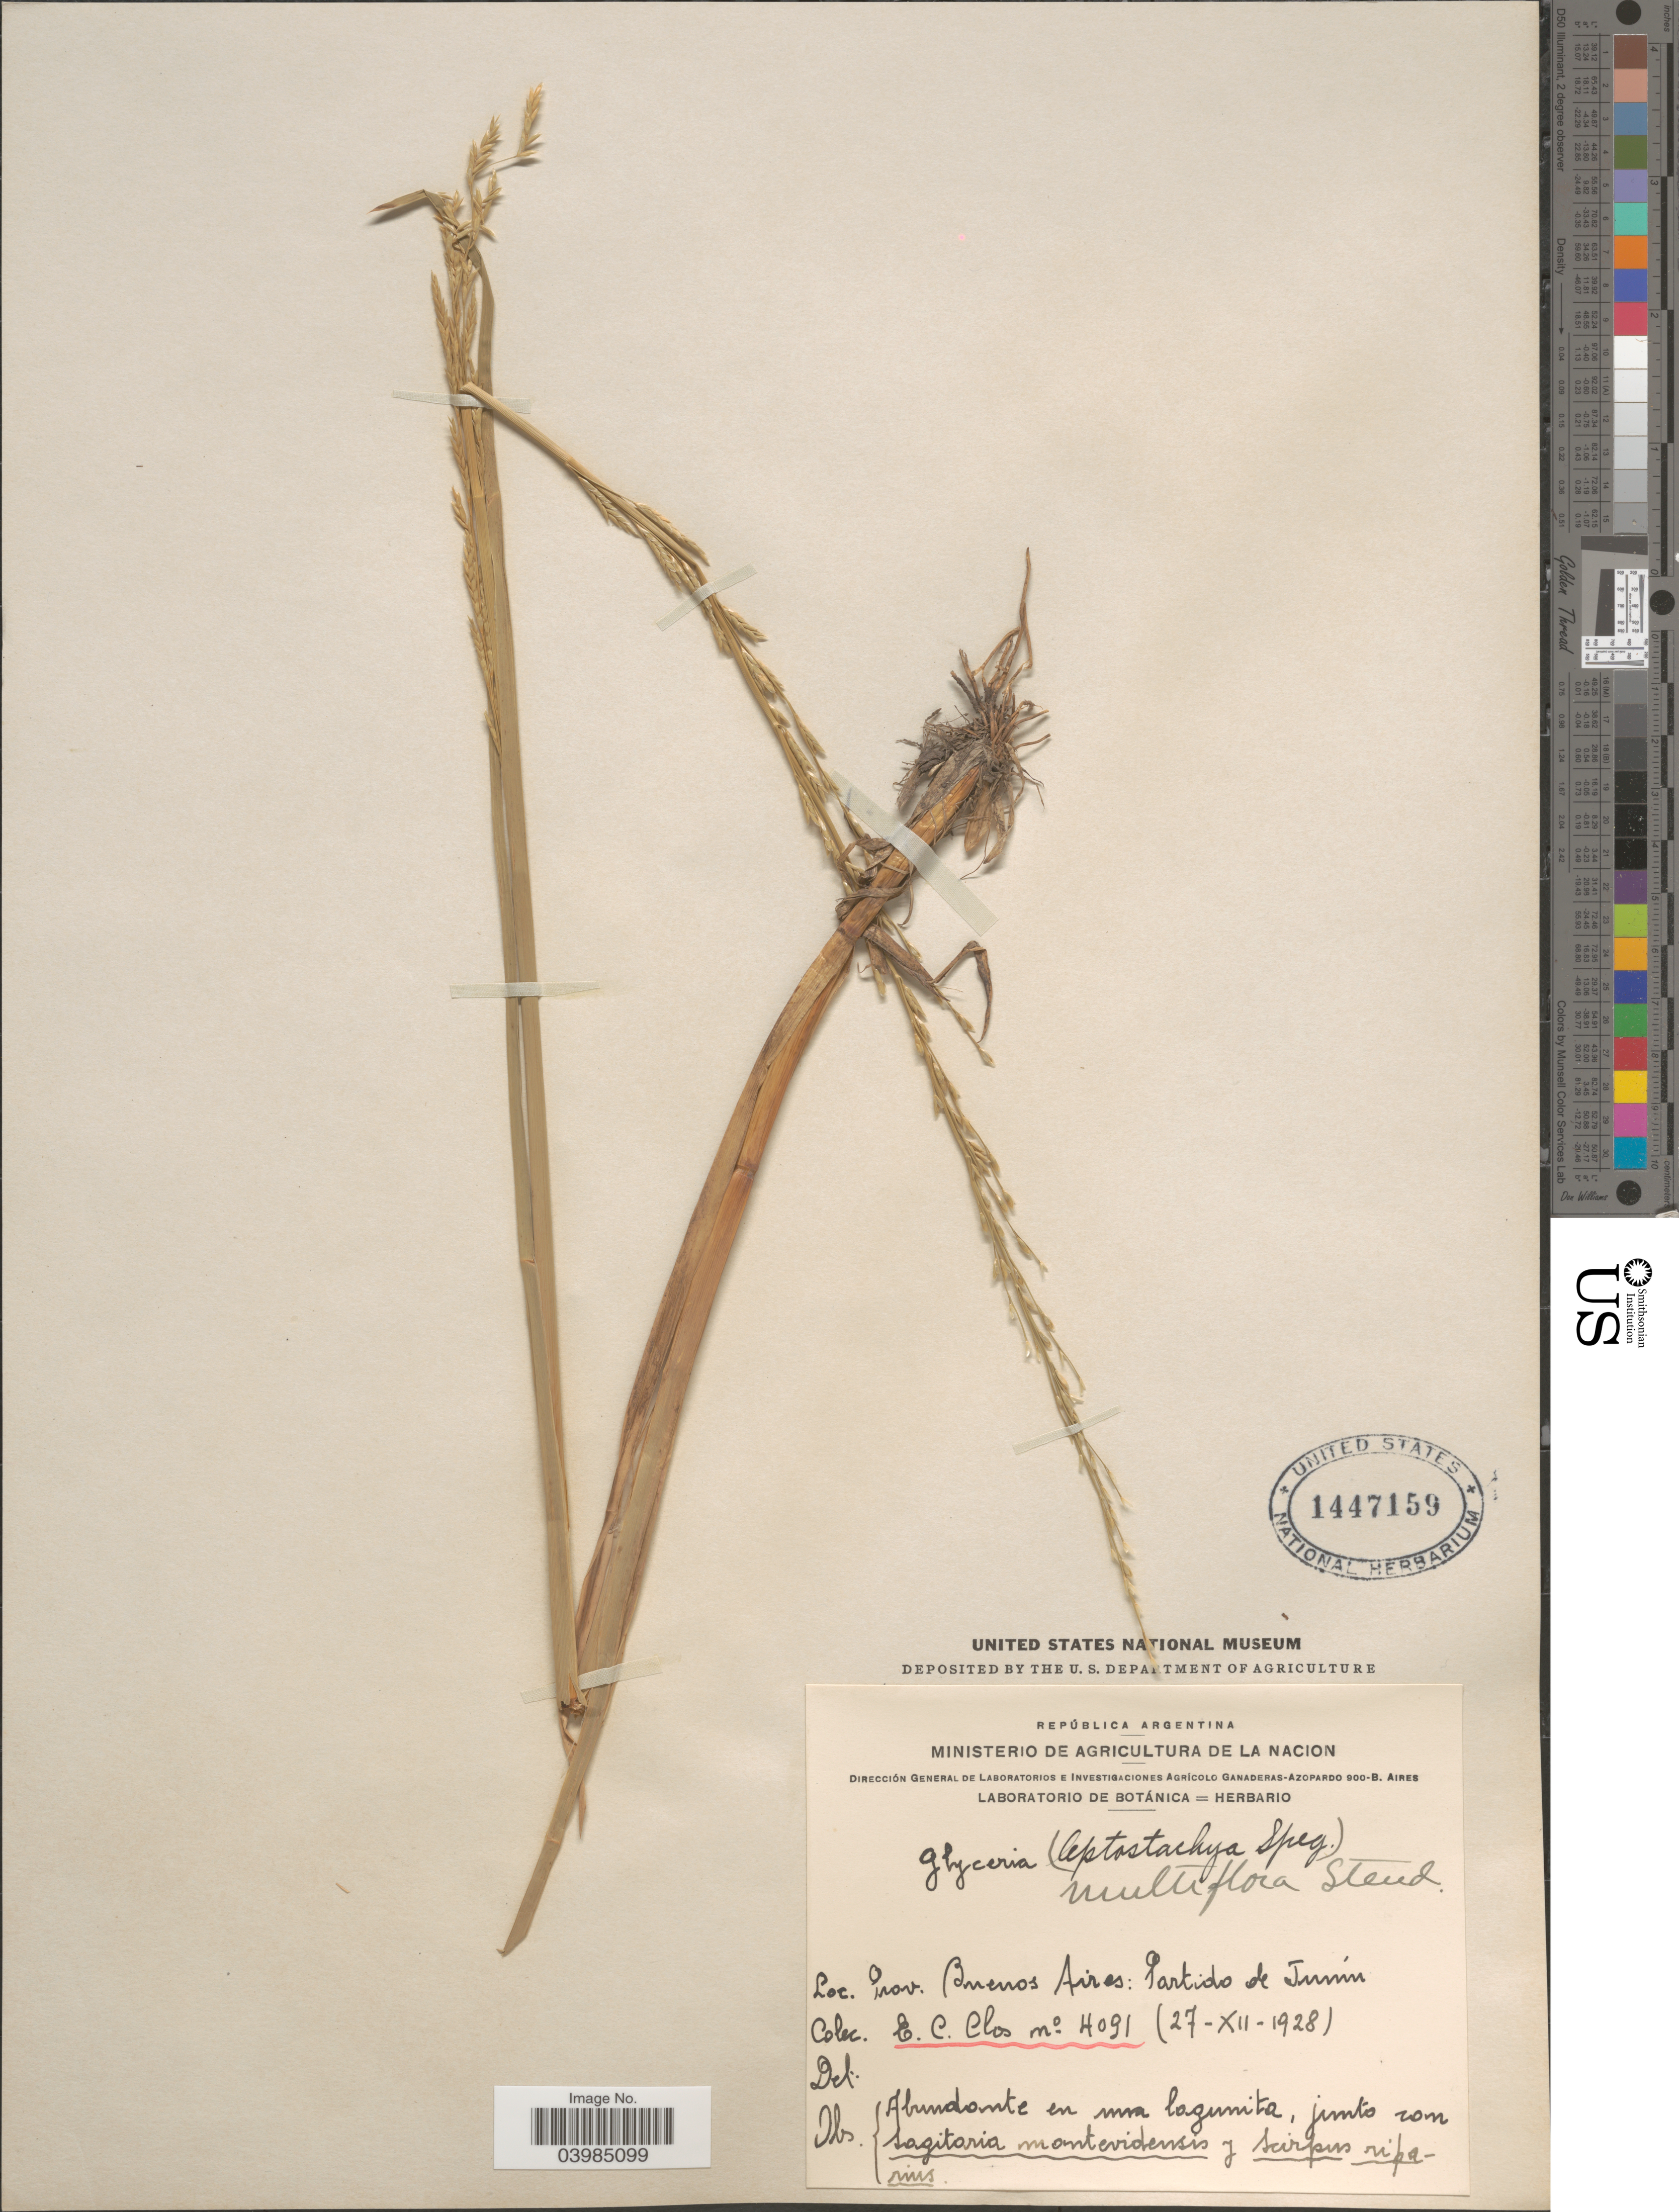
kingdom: Plantae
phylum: Tracheophyta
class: Liliopsida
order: Poales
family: Poaceae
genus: Glyceria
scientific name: Glyceria multiflora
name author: Steud.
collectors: E. Clos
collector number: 4091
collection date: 1928-12-27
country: Argentina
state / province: Buenos Aires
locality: Partido de Junín.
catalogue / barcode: US 1447159